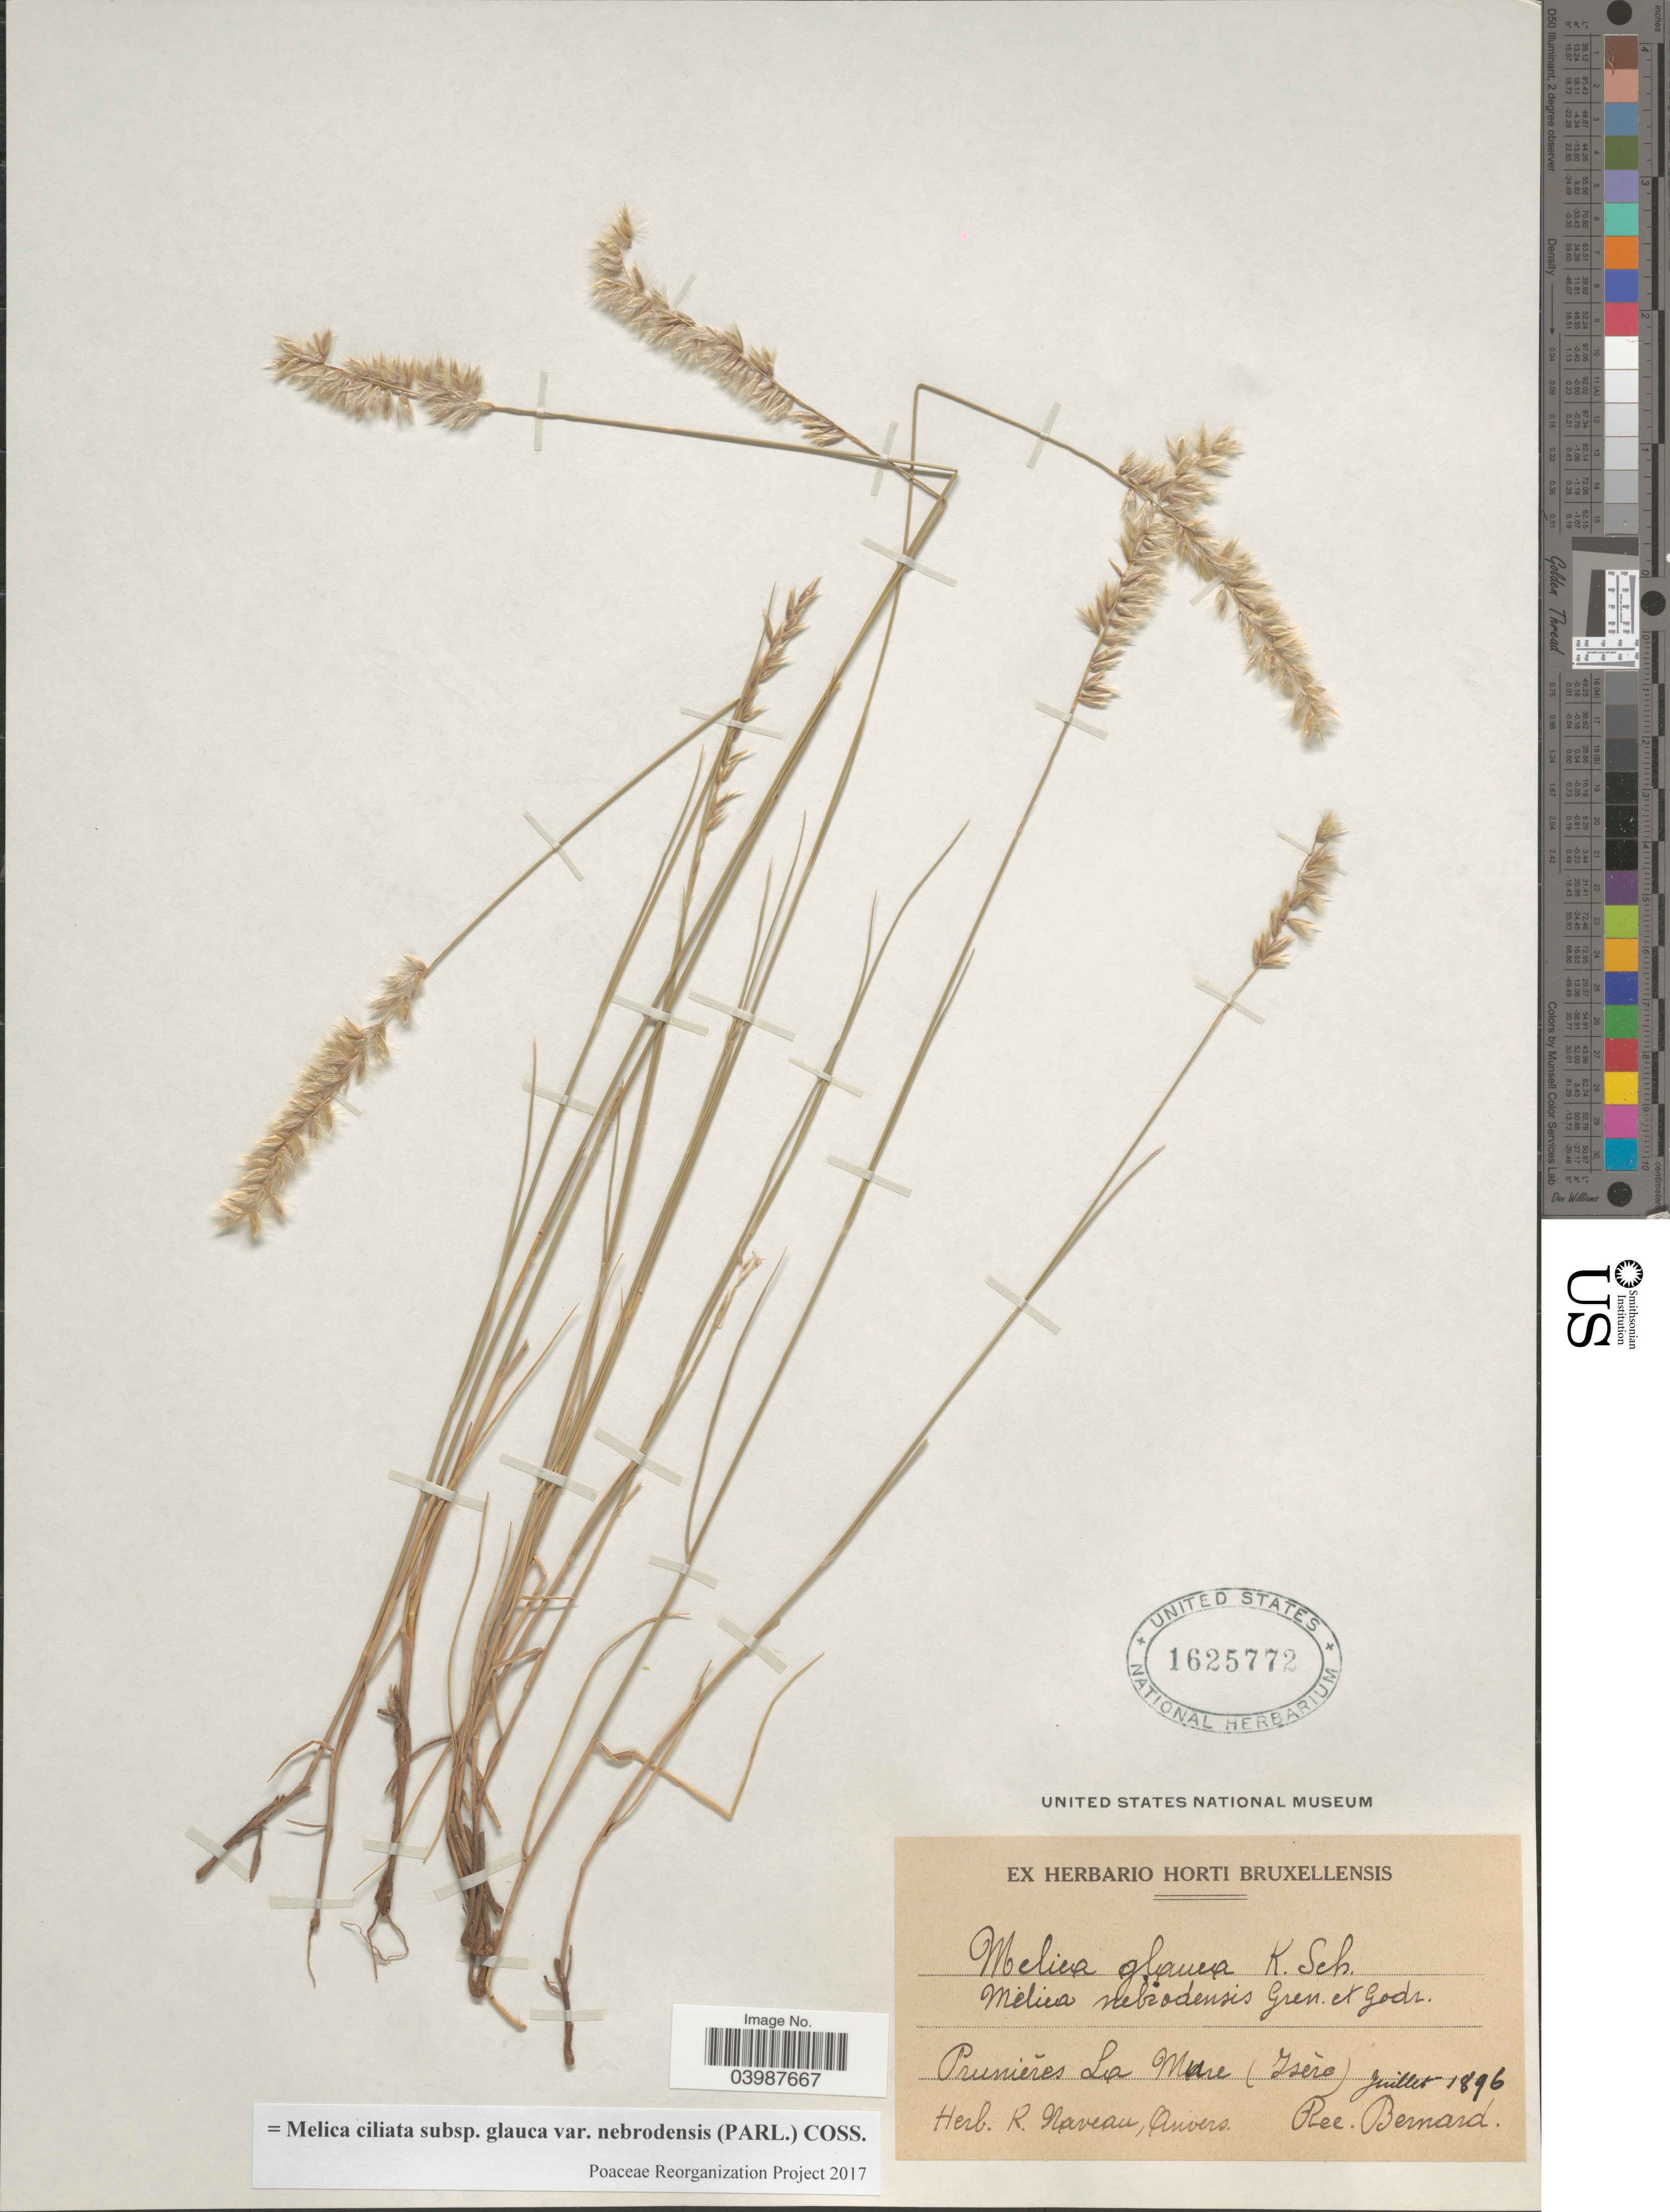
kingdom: Plantae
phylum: Tracheophyta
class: Liliopsida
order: Poales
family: Poaceae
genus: Melica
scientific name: Melica ciliata subsp. glauca var. nebrodensis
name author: (Parl.) Coss.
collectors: -. Bernard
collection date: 1896-07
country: France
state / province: Auvergne-Rhône-Alpes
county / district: Isère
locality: Prunieřes La Mure (Iserè).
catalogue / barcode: US 1625772